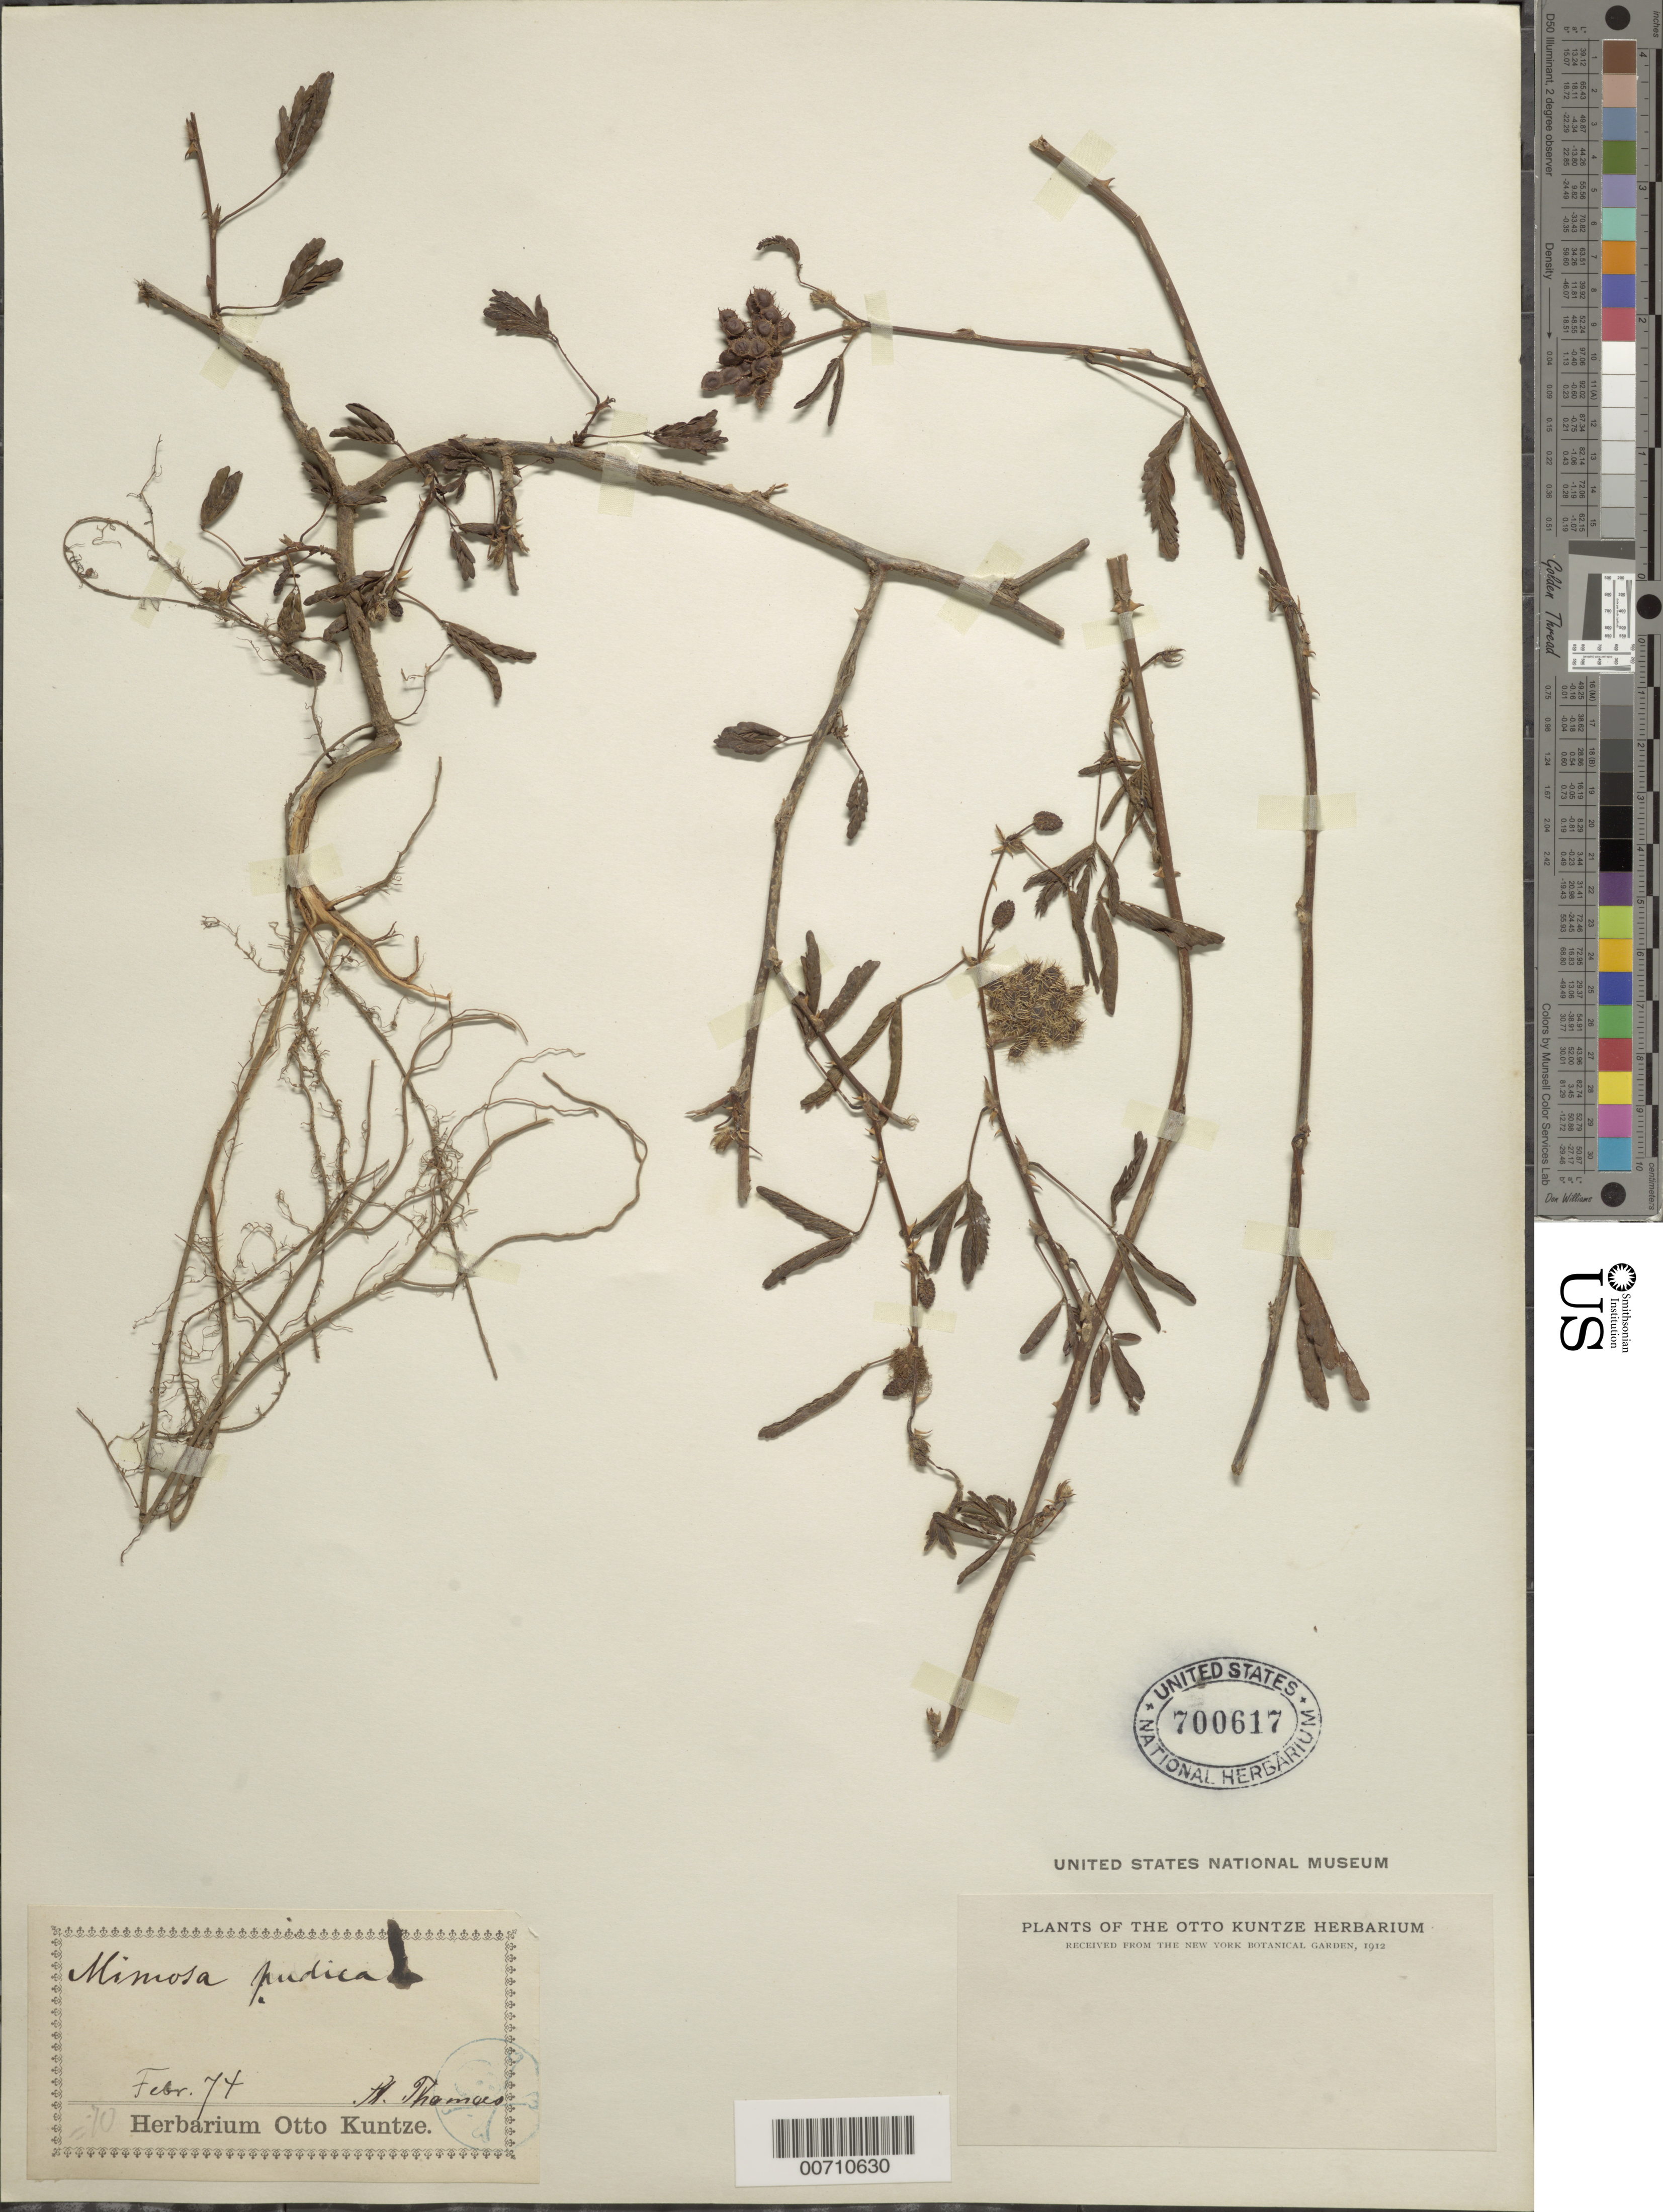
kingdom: Plantae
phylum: Tracheophyta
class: Magnoliopsida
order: Fabales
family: Fabaceae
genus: Mimosa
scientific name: Mimosa pudica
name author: L.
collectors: C.E.O. Kuntze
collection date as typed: Feb 1874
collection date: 1874-02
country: U.S. Virgin Islands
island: St. Thomas Island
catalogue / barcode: US 700617